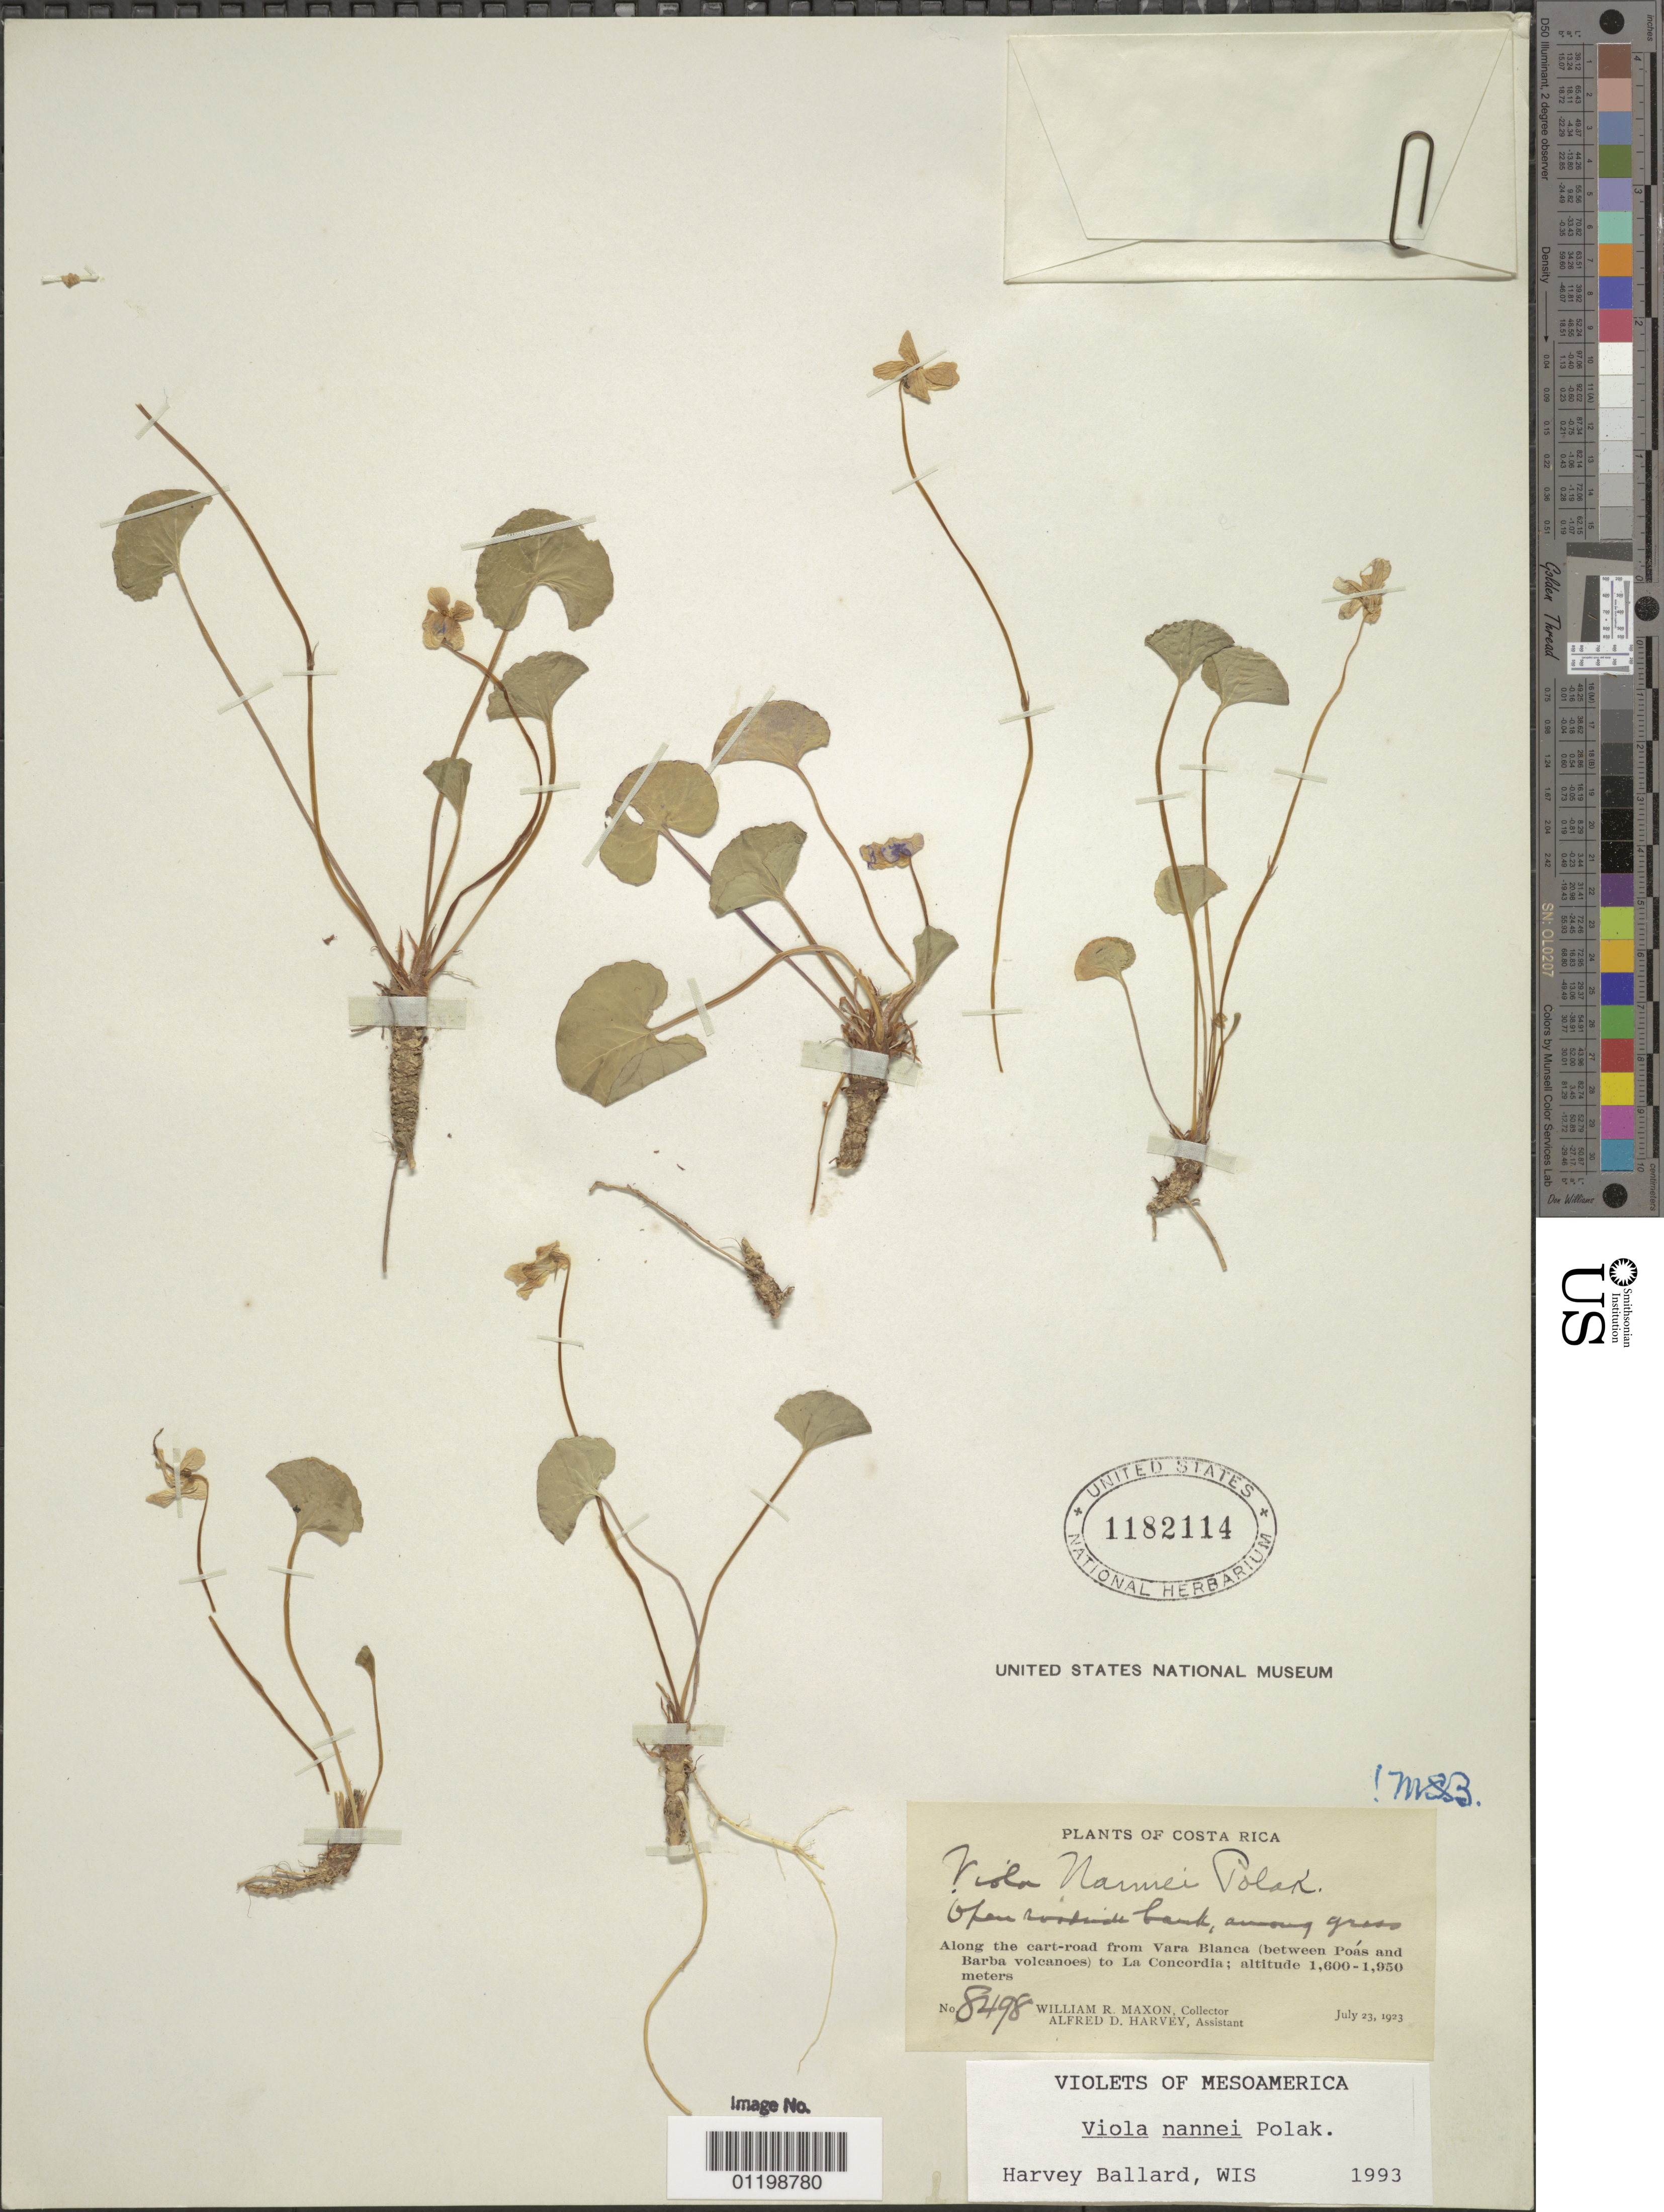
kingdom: Plantae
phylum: Tracheophyta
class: Magnoliopsida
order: Malpighiales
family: Violaceae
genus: Viola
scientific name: Viola nannei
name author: Polák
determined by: Ballard, Harvey E.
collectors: W. R. Maxon & A. D. Harvey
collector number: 8498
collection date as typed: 23 Jul 1923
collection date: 1923-07-23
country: Costa Rica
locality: Along the cart-road from Vara Blanca (between Poás and Barba volcanoes) to La Concordia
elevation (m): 1600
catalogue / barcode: US 1182114